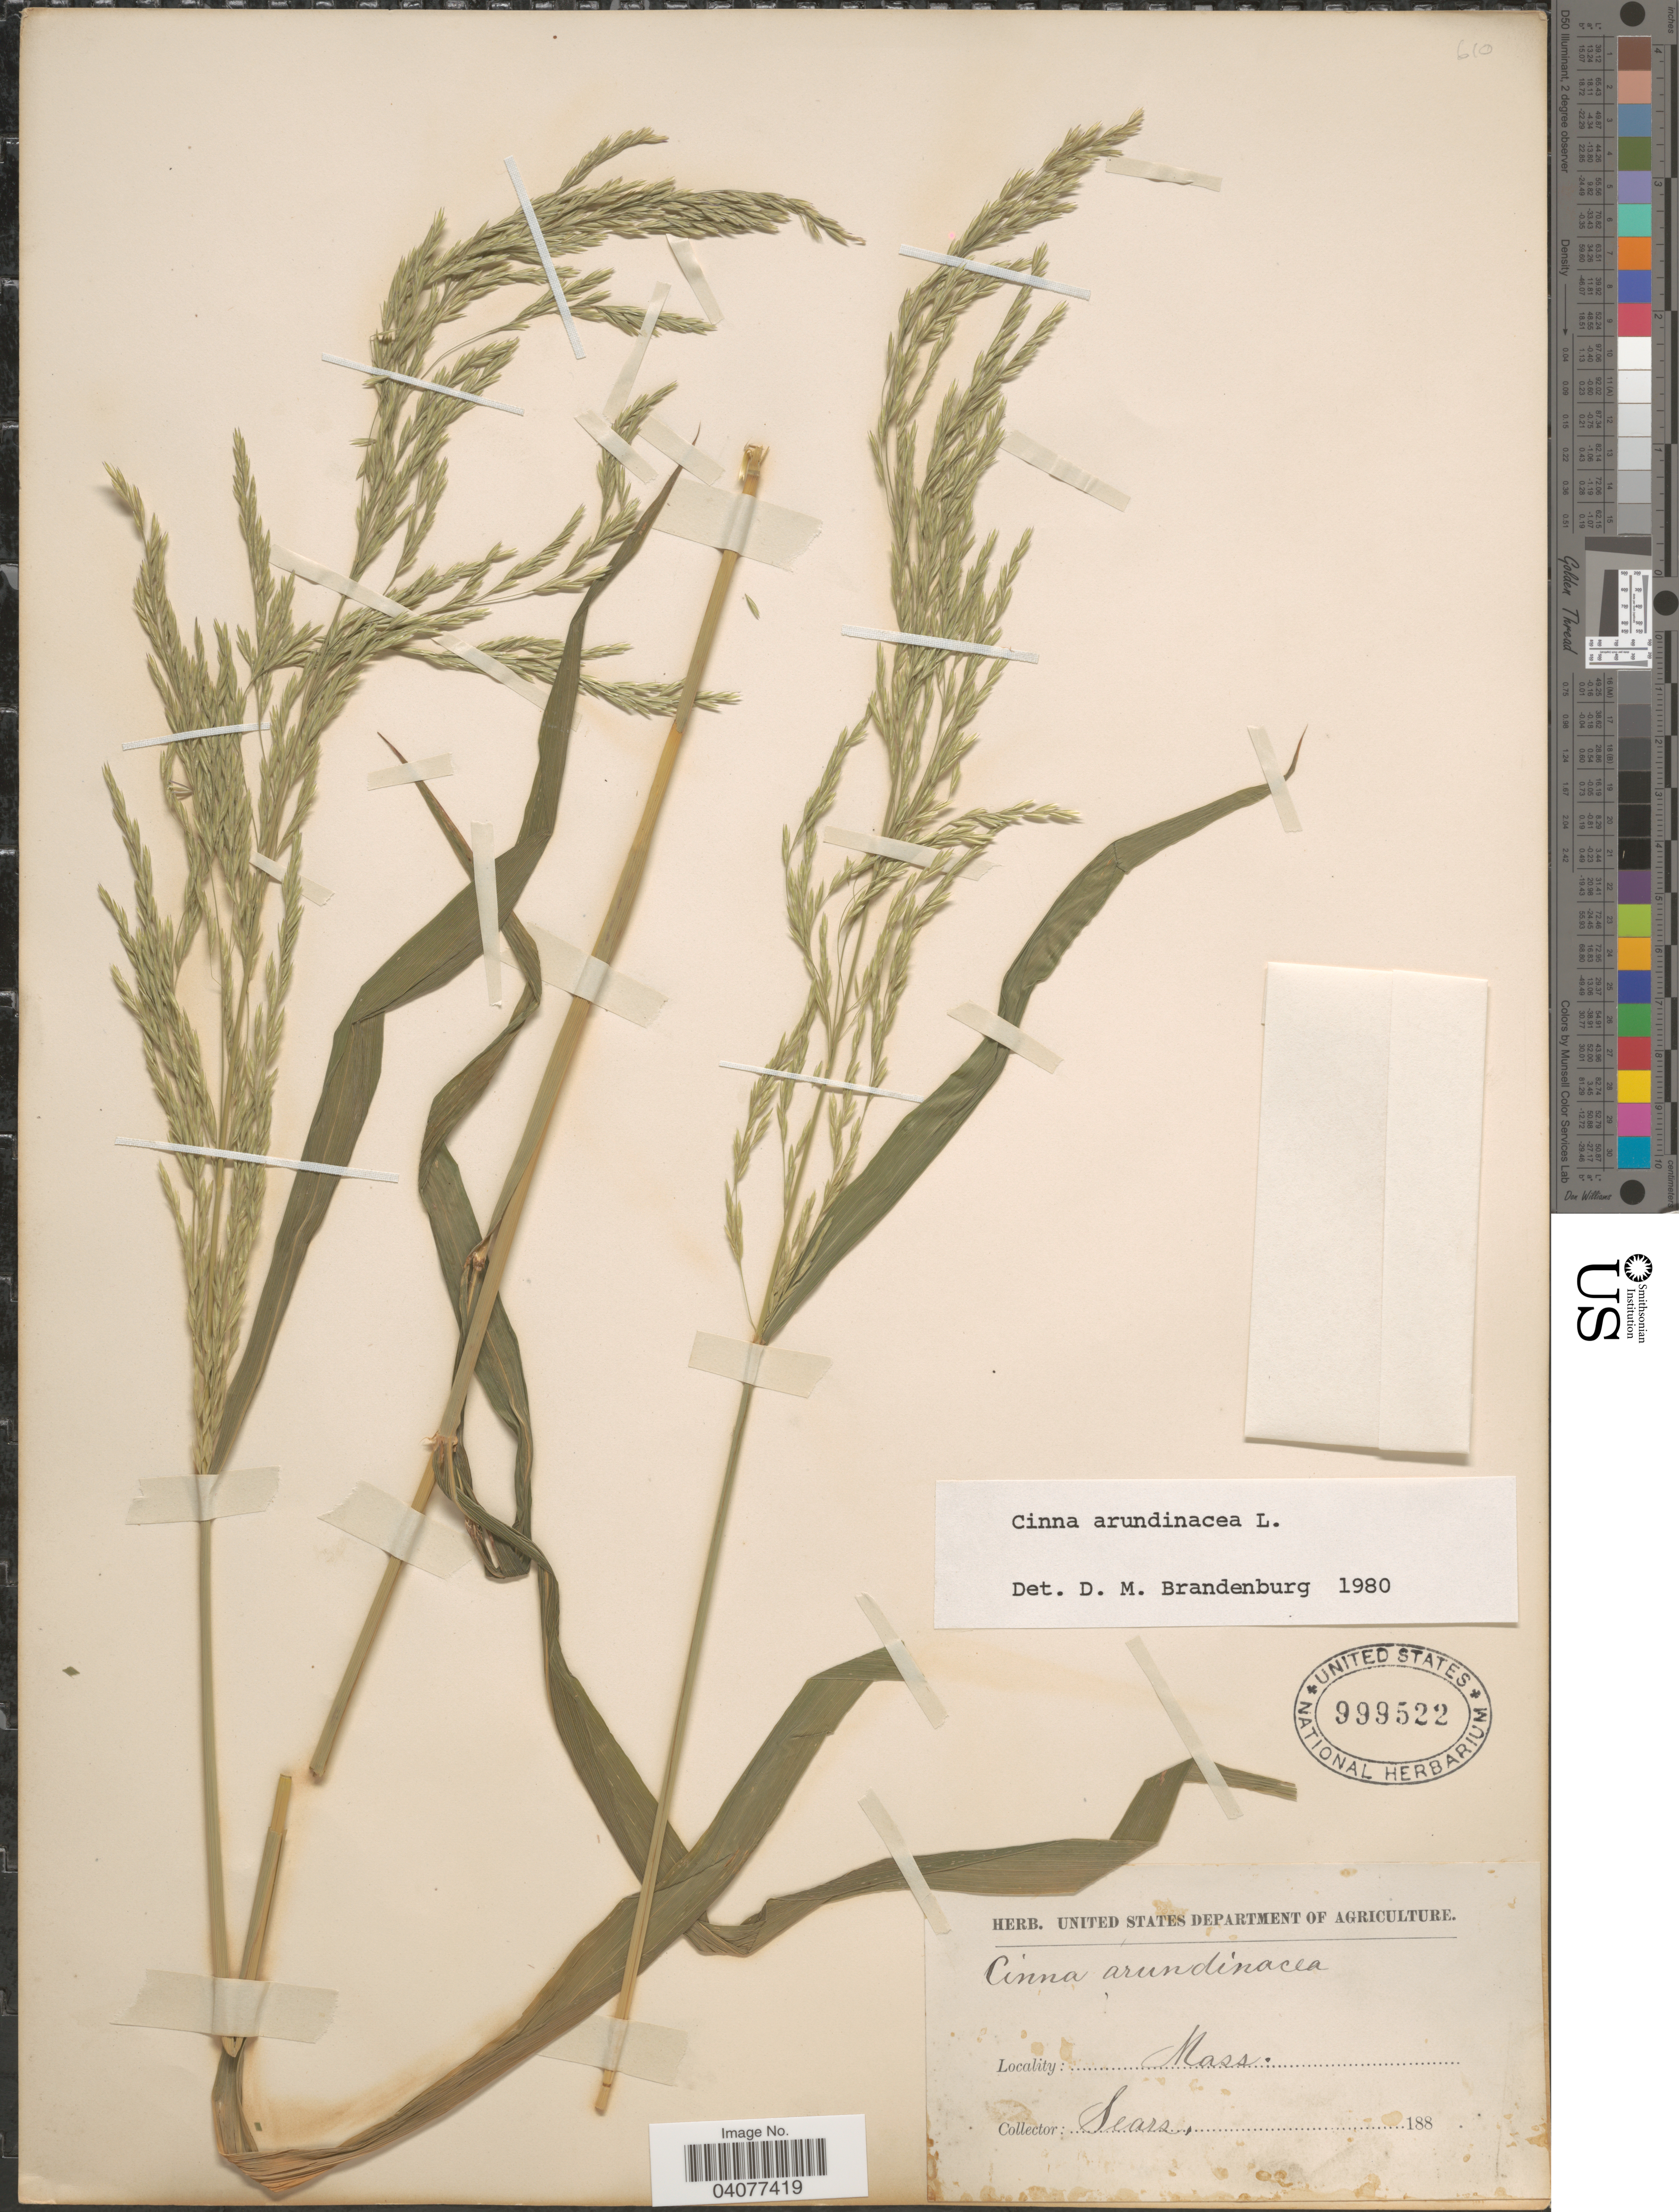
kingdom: Plantae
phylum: Tracheophyta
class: Liliopsida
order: Poales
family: Poaceae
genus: Cinna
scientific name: Cinna arundinacea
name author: L.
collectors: Sears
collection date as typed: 188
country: United States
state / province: Massachusetts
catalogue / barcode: US 999522